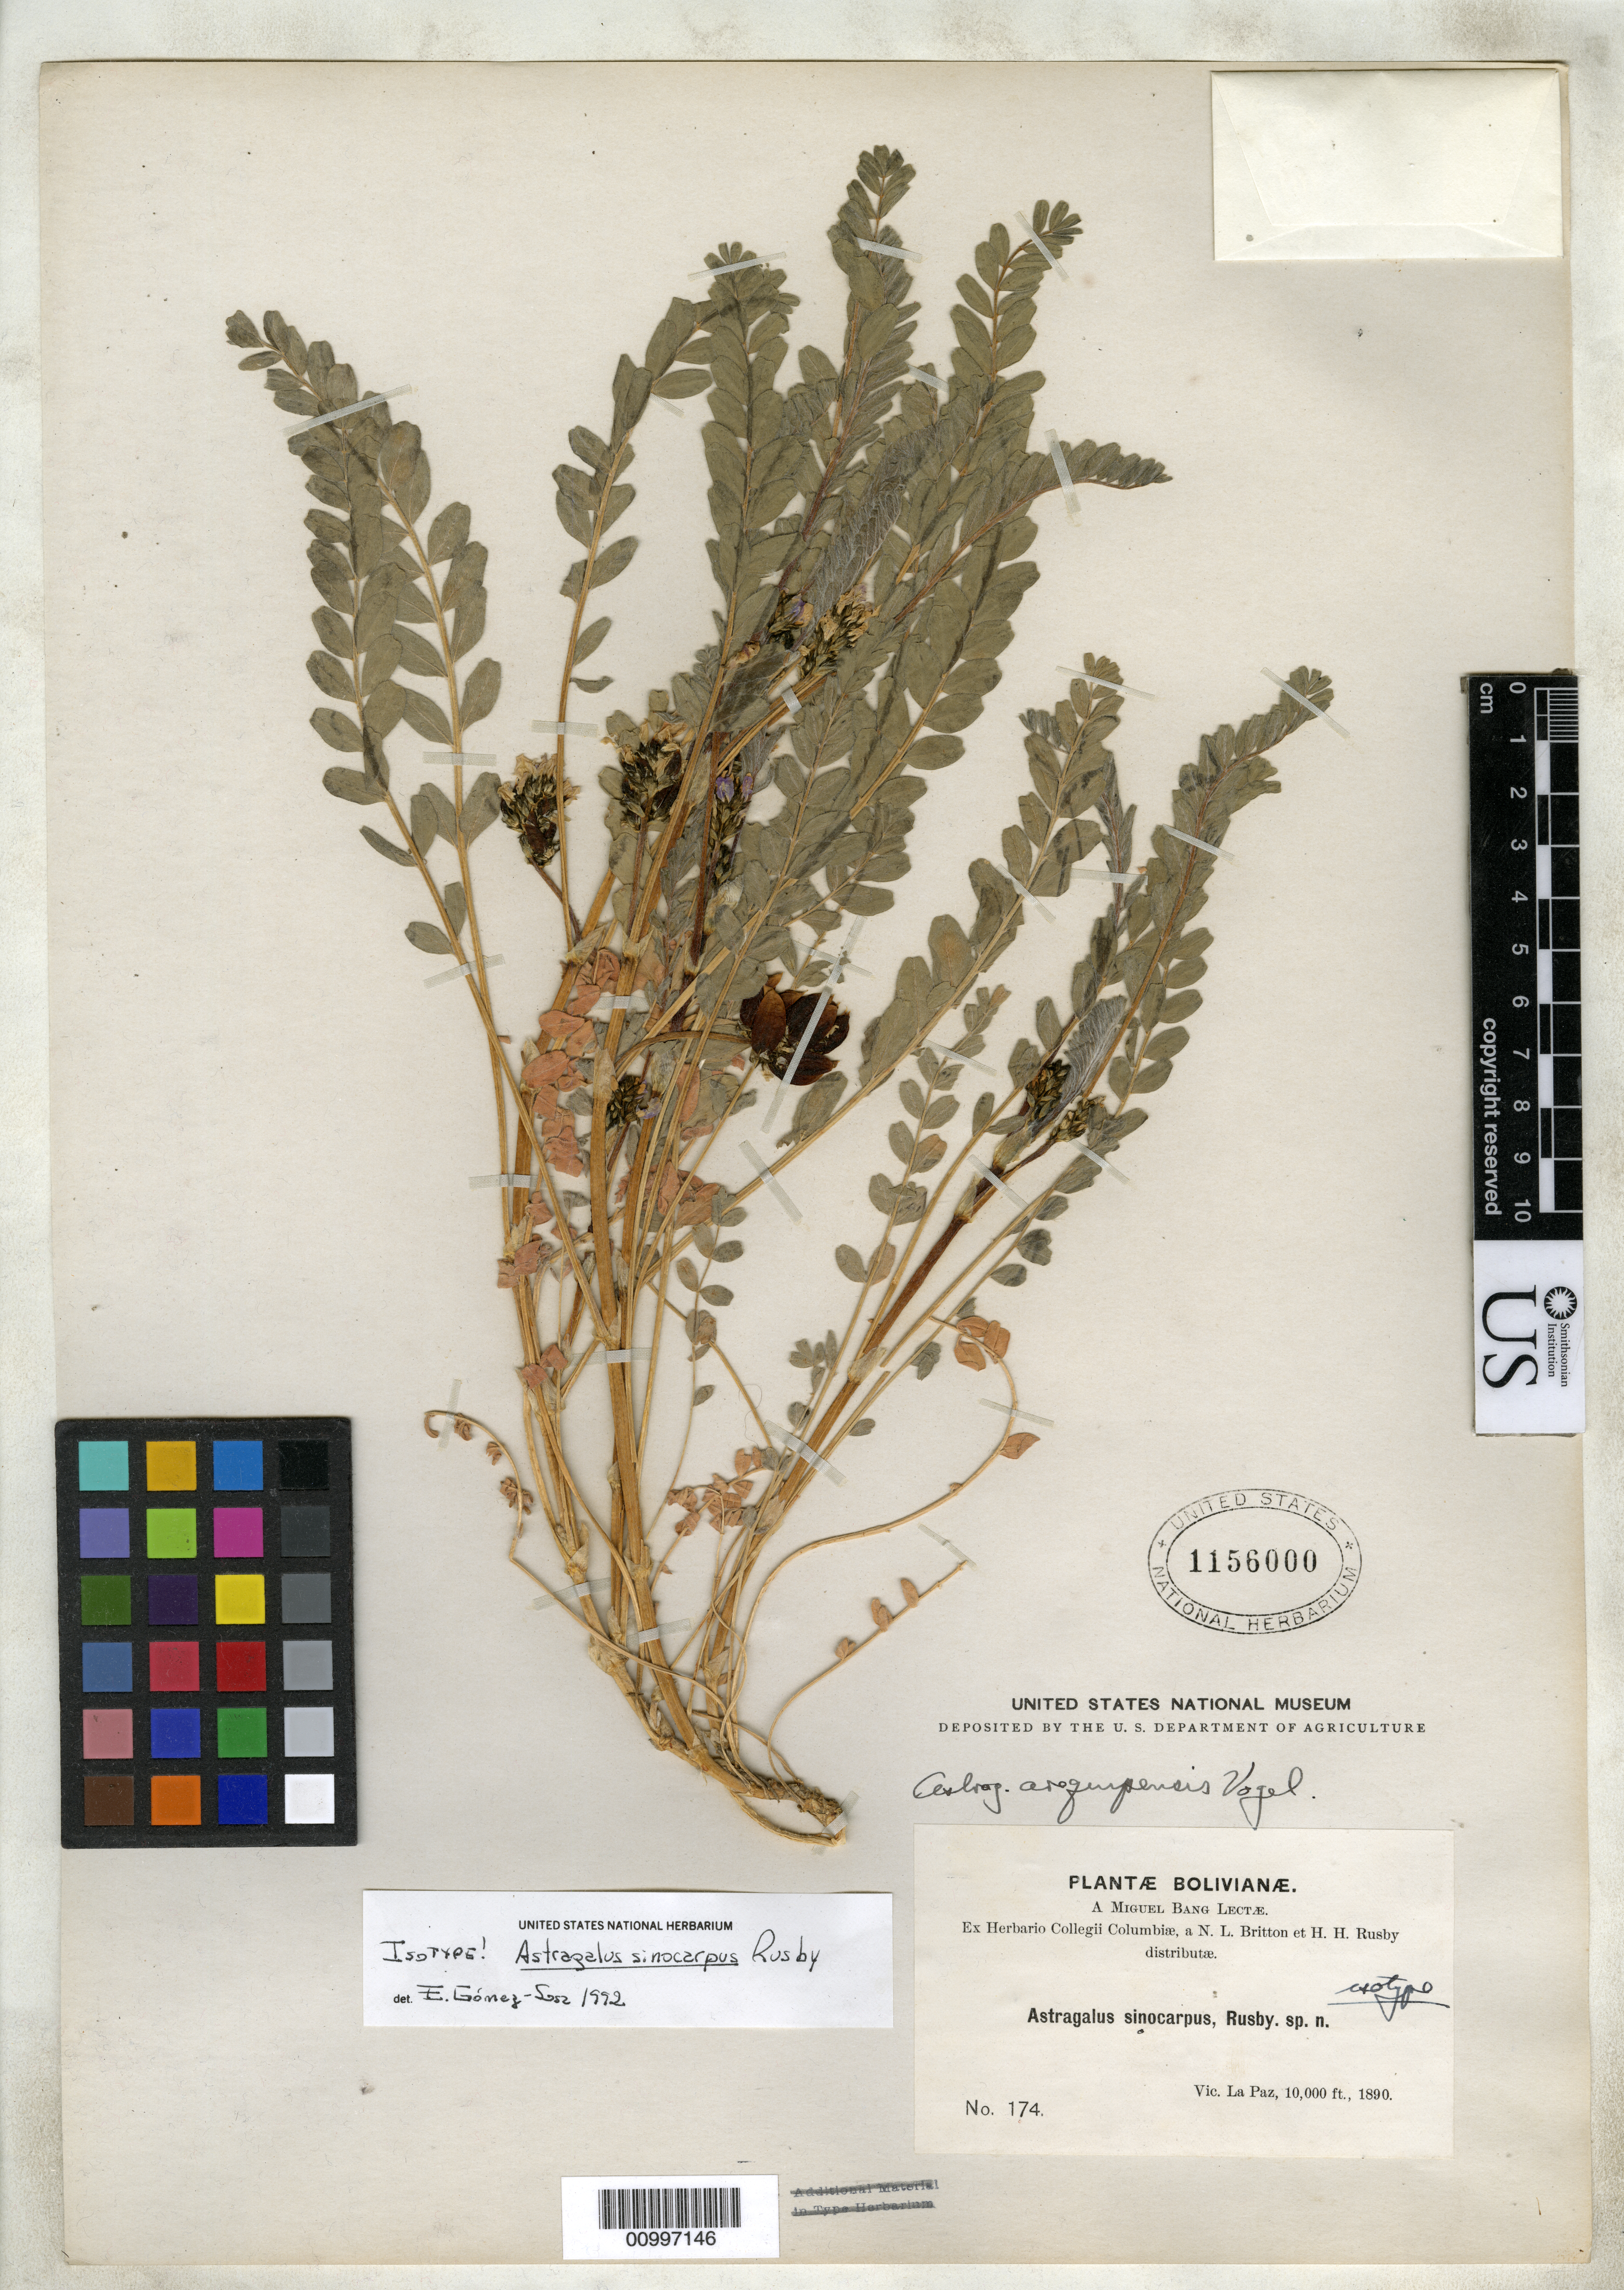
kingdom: Plantae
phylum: Tracheophyta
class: Magnoliopsida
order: Fabales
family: Fabaceae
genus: Astragalus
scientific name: Astragalus sinocarpus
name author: Rusby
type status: Isotype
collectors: M. Bang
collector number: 174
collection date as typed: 1890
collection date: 1890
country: Bolivia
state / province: La Paz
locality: Vic. La Paz.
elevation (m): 3048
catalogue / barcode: US 1156000